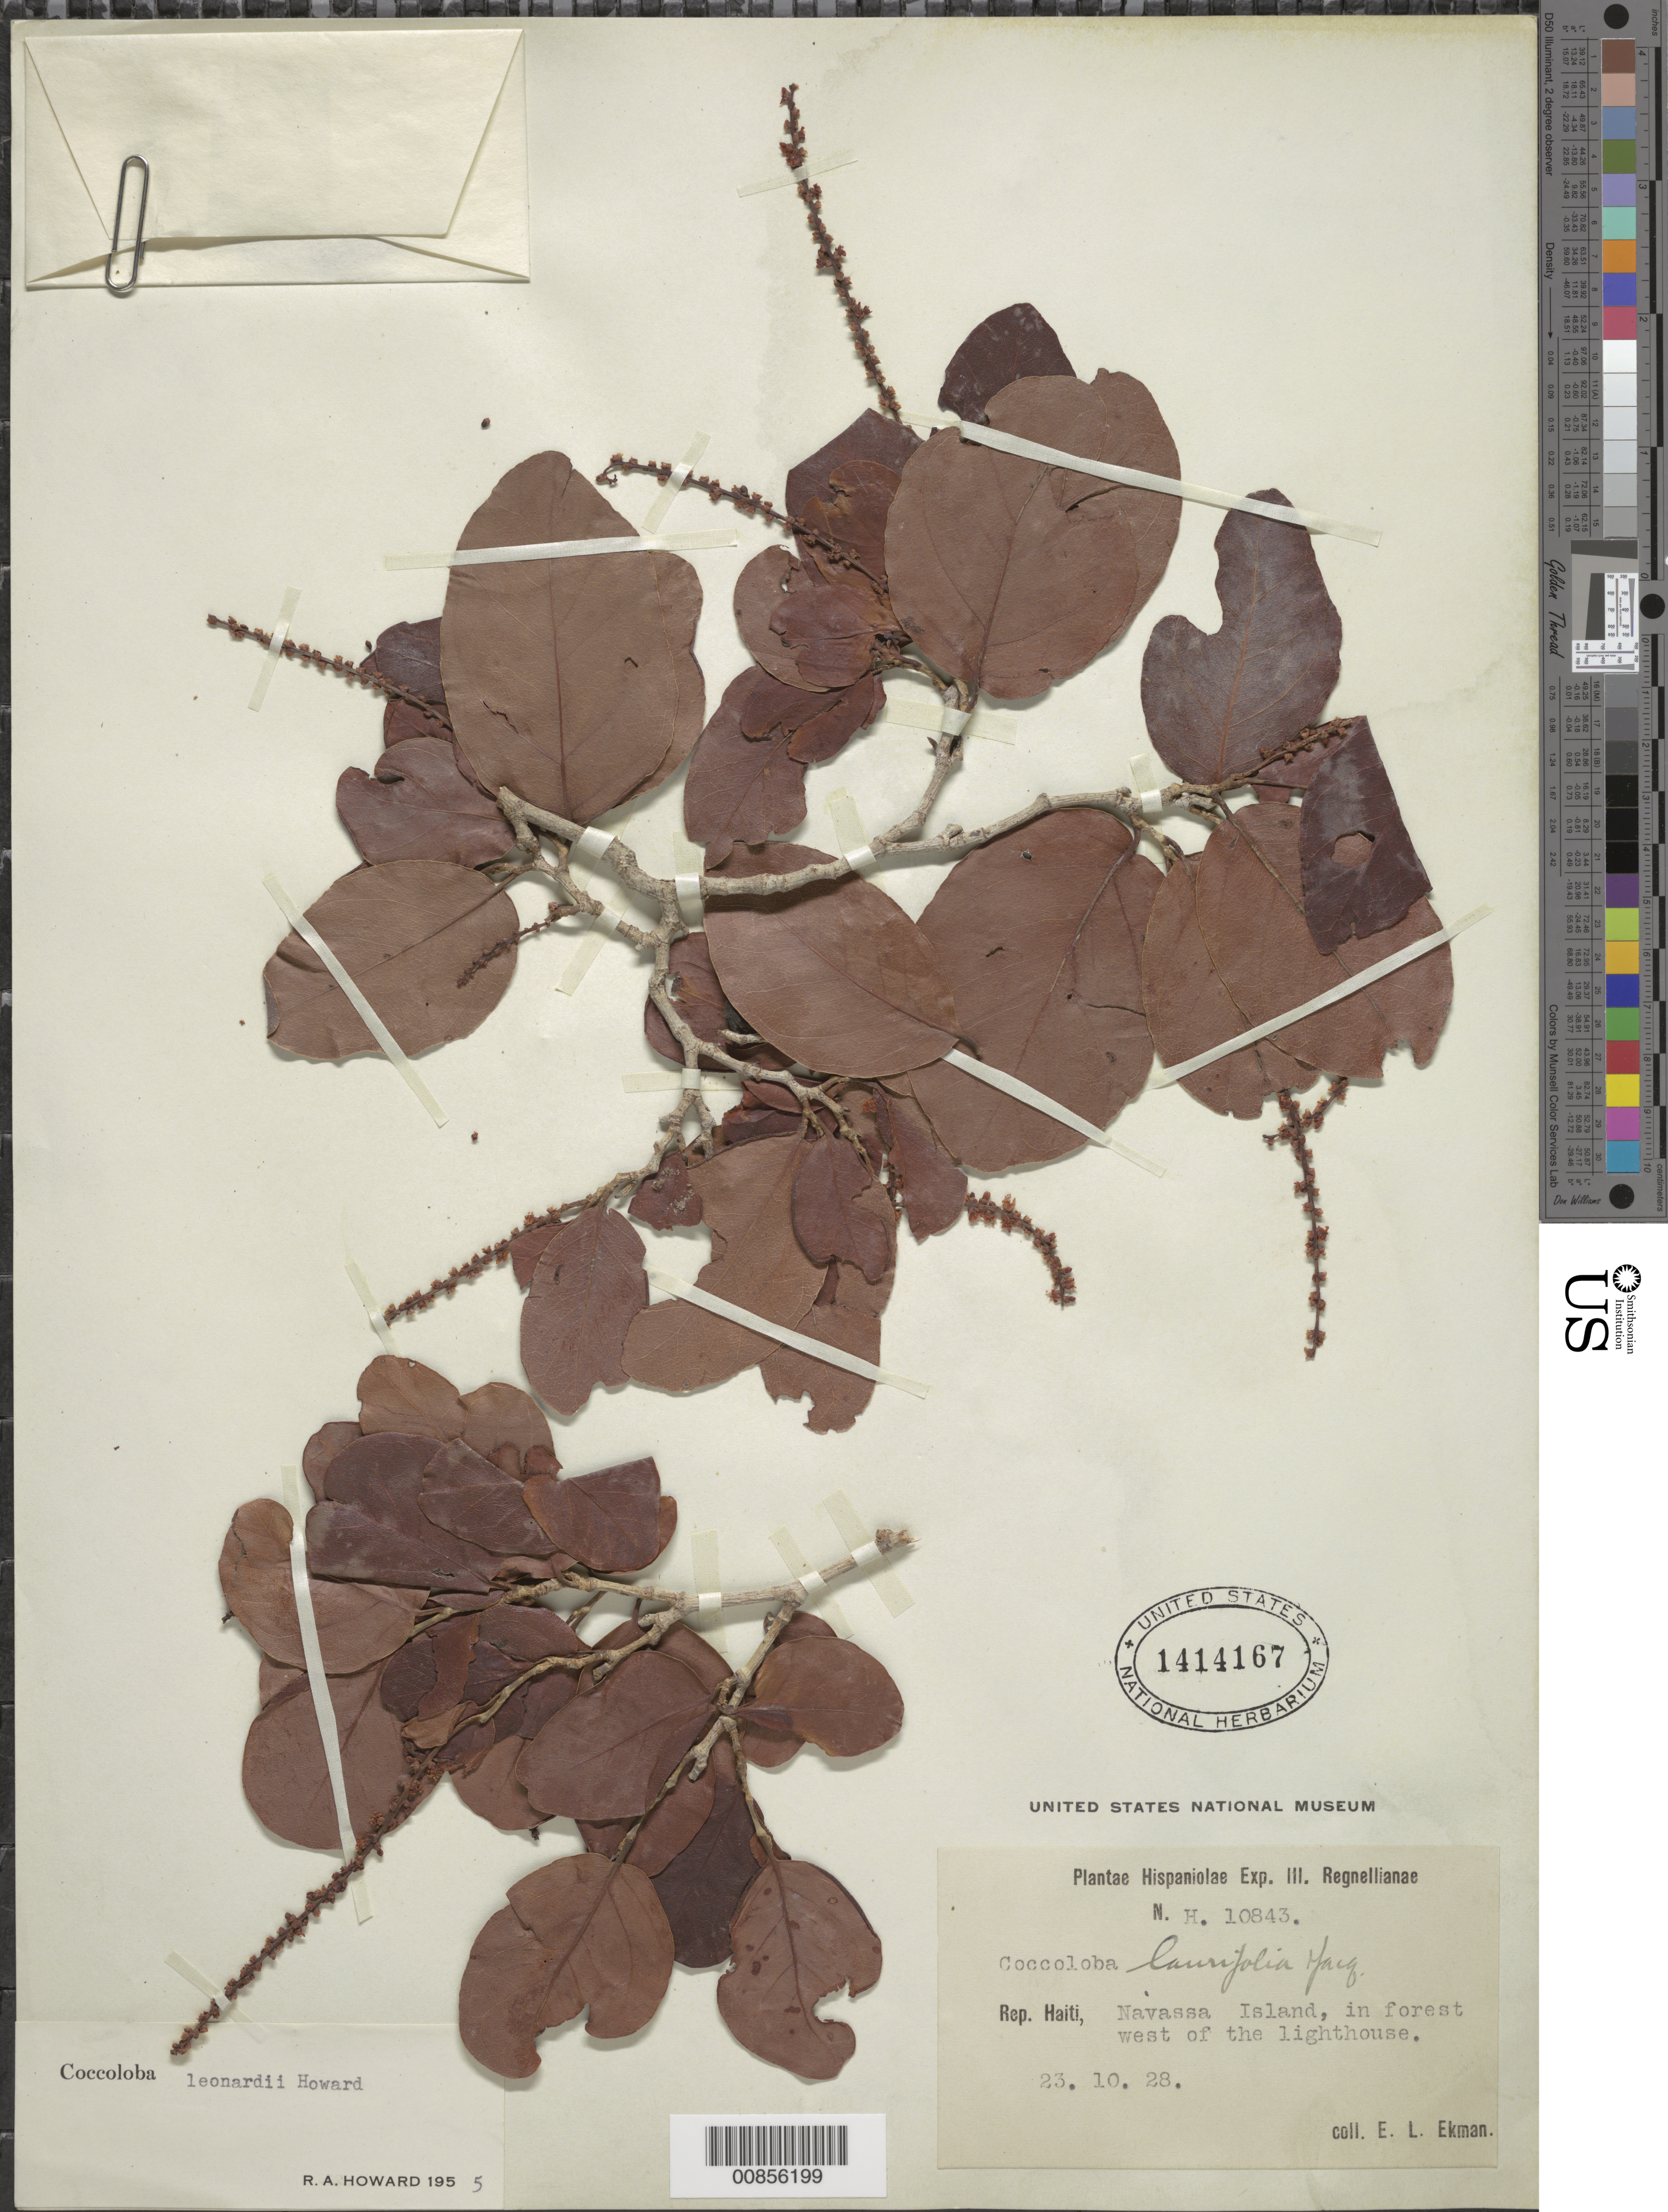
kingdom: Plantae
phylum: Tracheophyta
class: Magnoliopsida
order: Caryophyllales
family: Polygonaceae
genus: Coccoloba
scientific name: Coccoloba leonardii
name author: R.A. Howard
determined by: Howard, R. A.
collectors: E. L. Ekman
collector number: H 10843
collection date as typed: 23 Oct 1928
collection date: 1928-10-23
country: Navassa Island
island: Hispaniola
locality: Navassa Island. West of the lighthouse.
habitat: In forest.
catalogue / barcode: US 1414167